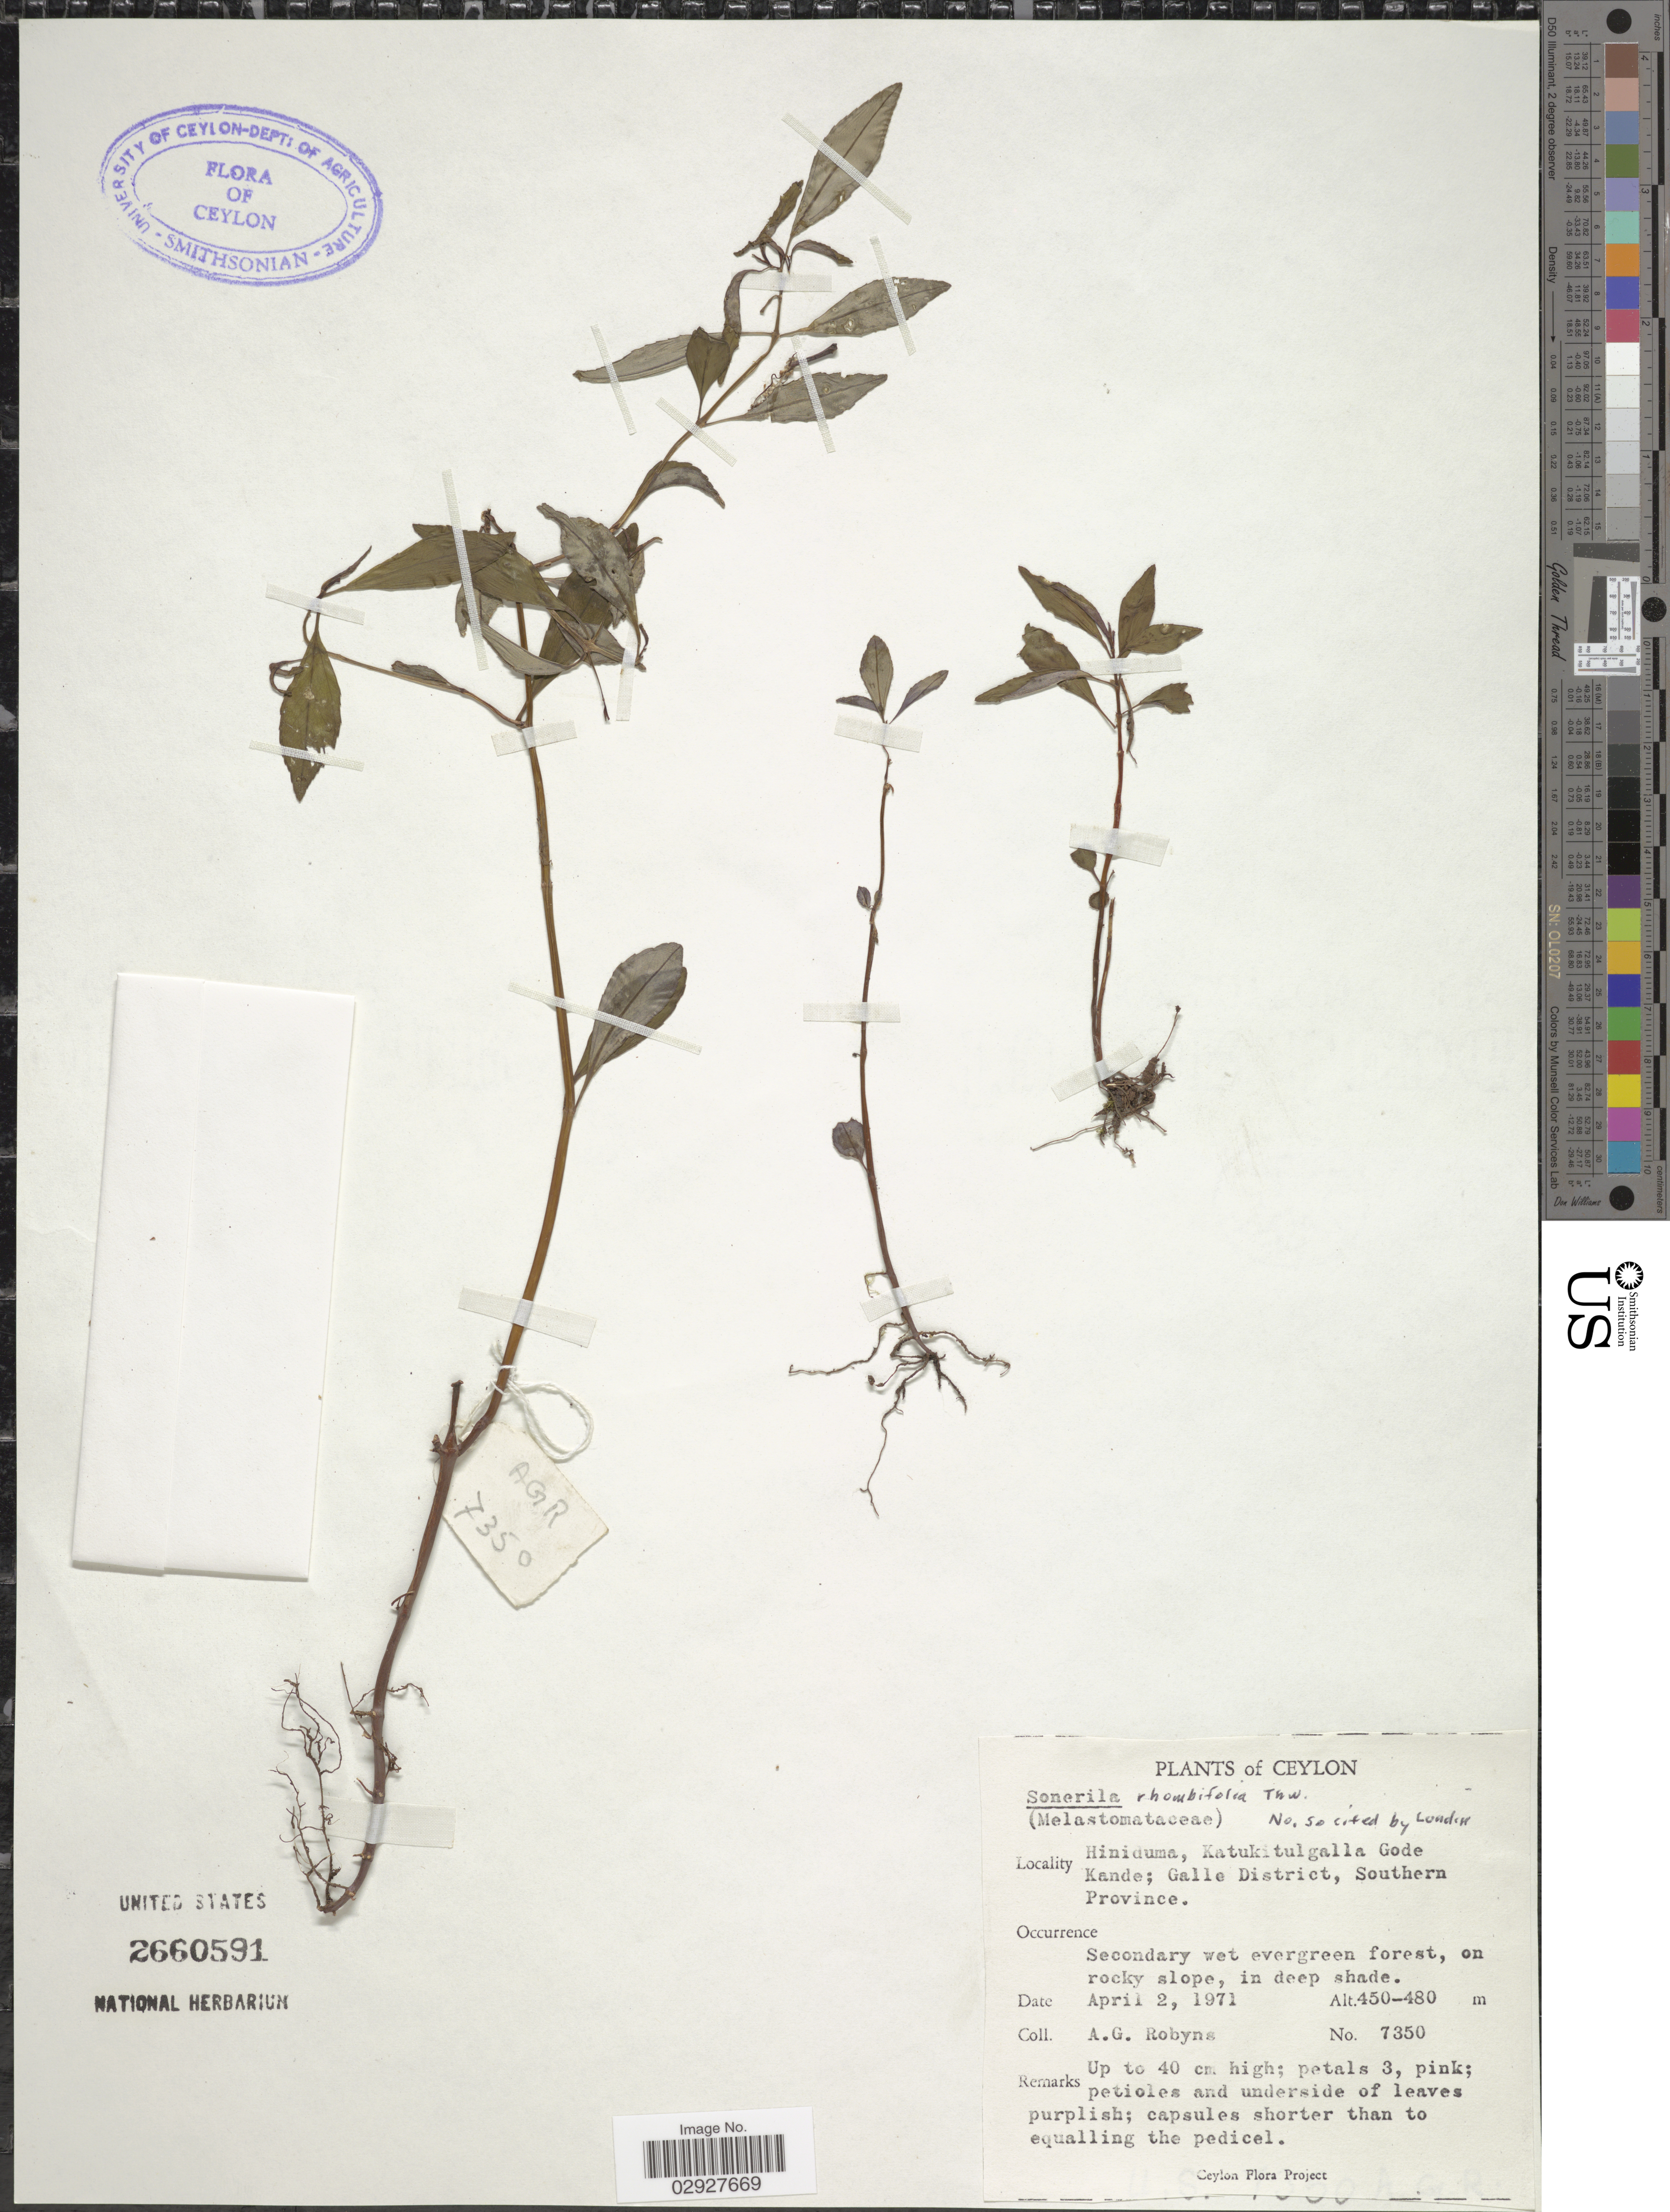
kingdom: Plantae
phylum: Tracheophyta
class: Magnoliopsida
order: Myrtales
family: Melastomataceae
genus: Sonerila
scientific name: Sonerila rhombifolia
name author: Thwaites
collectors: A. Robyns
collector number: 7350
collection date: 1971-04-02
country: Sri Lanka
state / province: Southern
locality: Ceylon. Hiniduma, Katukitulgalla Gode Kande; Galle District.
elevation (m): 450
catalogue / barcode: US 2660591